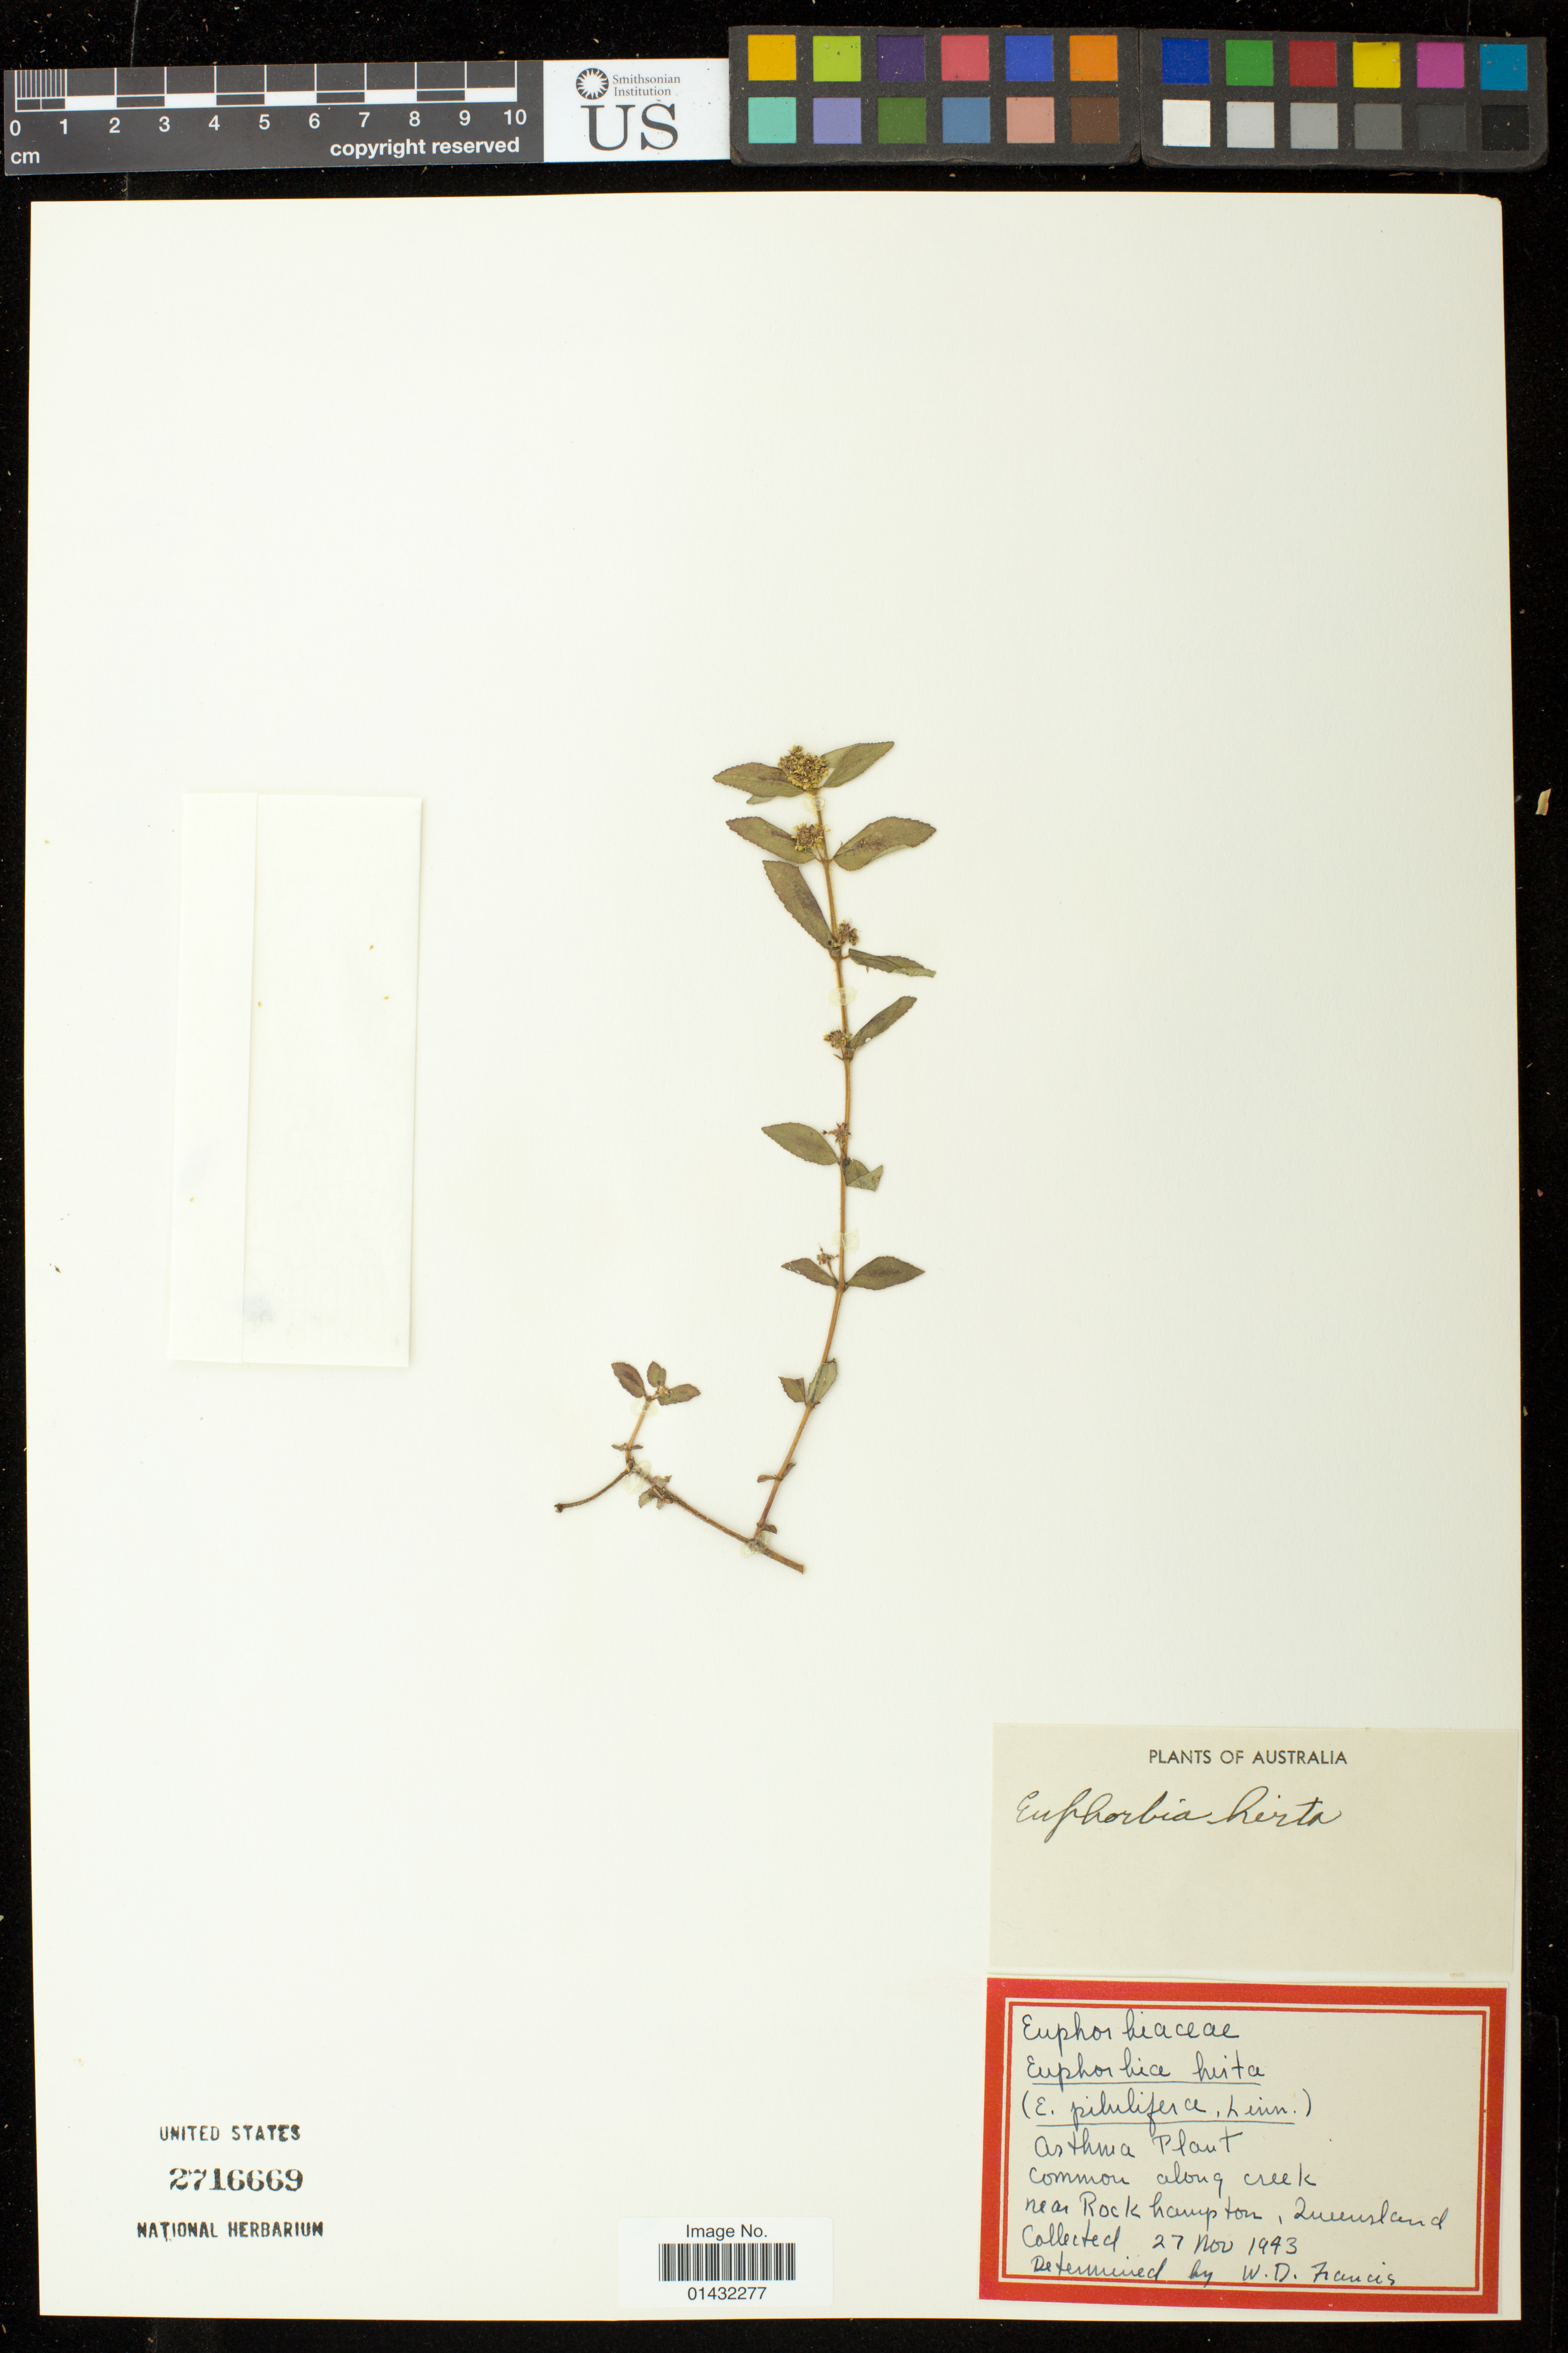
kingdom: Plantae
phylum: Tracheophyta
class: Magnoliopsida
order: Malpighiales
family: Euphorbiaceae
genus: Euphorbia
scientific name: Euphorbia hirta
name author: L.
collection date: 1943-11-27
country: Australia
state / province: Queensland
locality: Near Rockhampton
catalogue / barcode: US 2716669